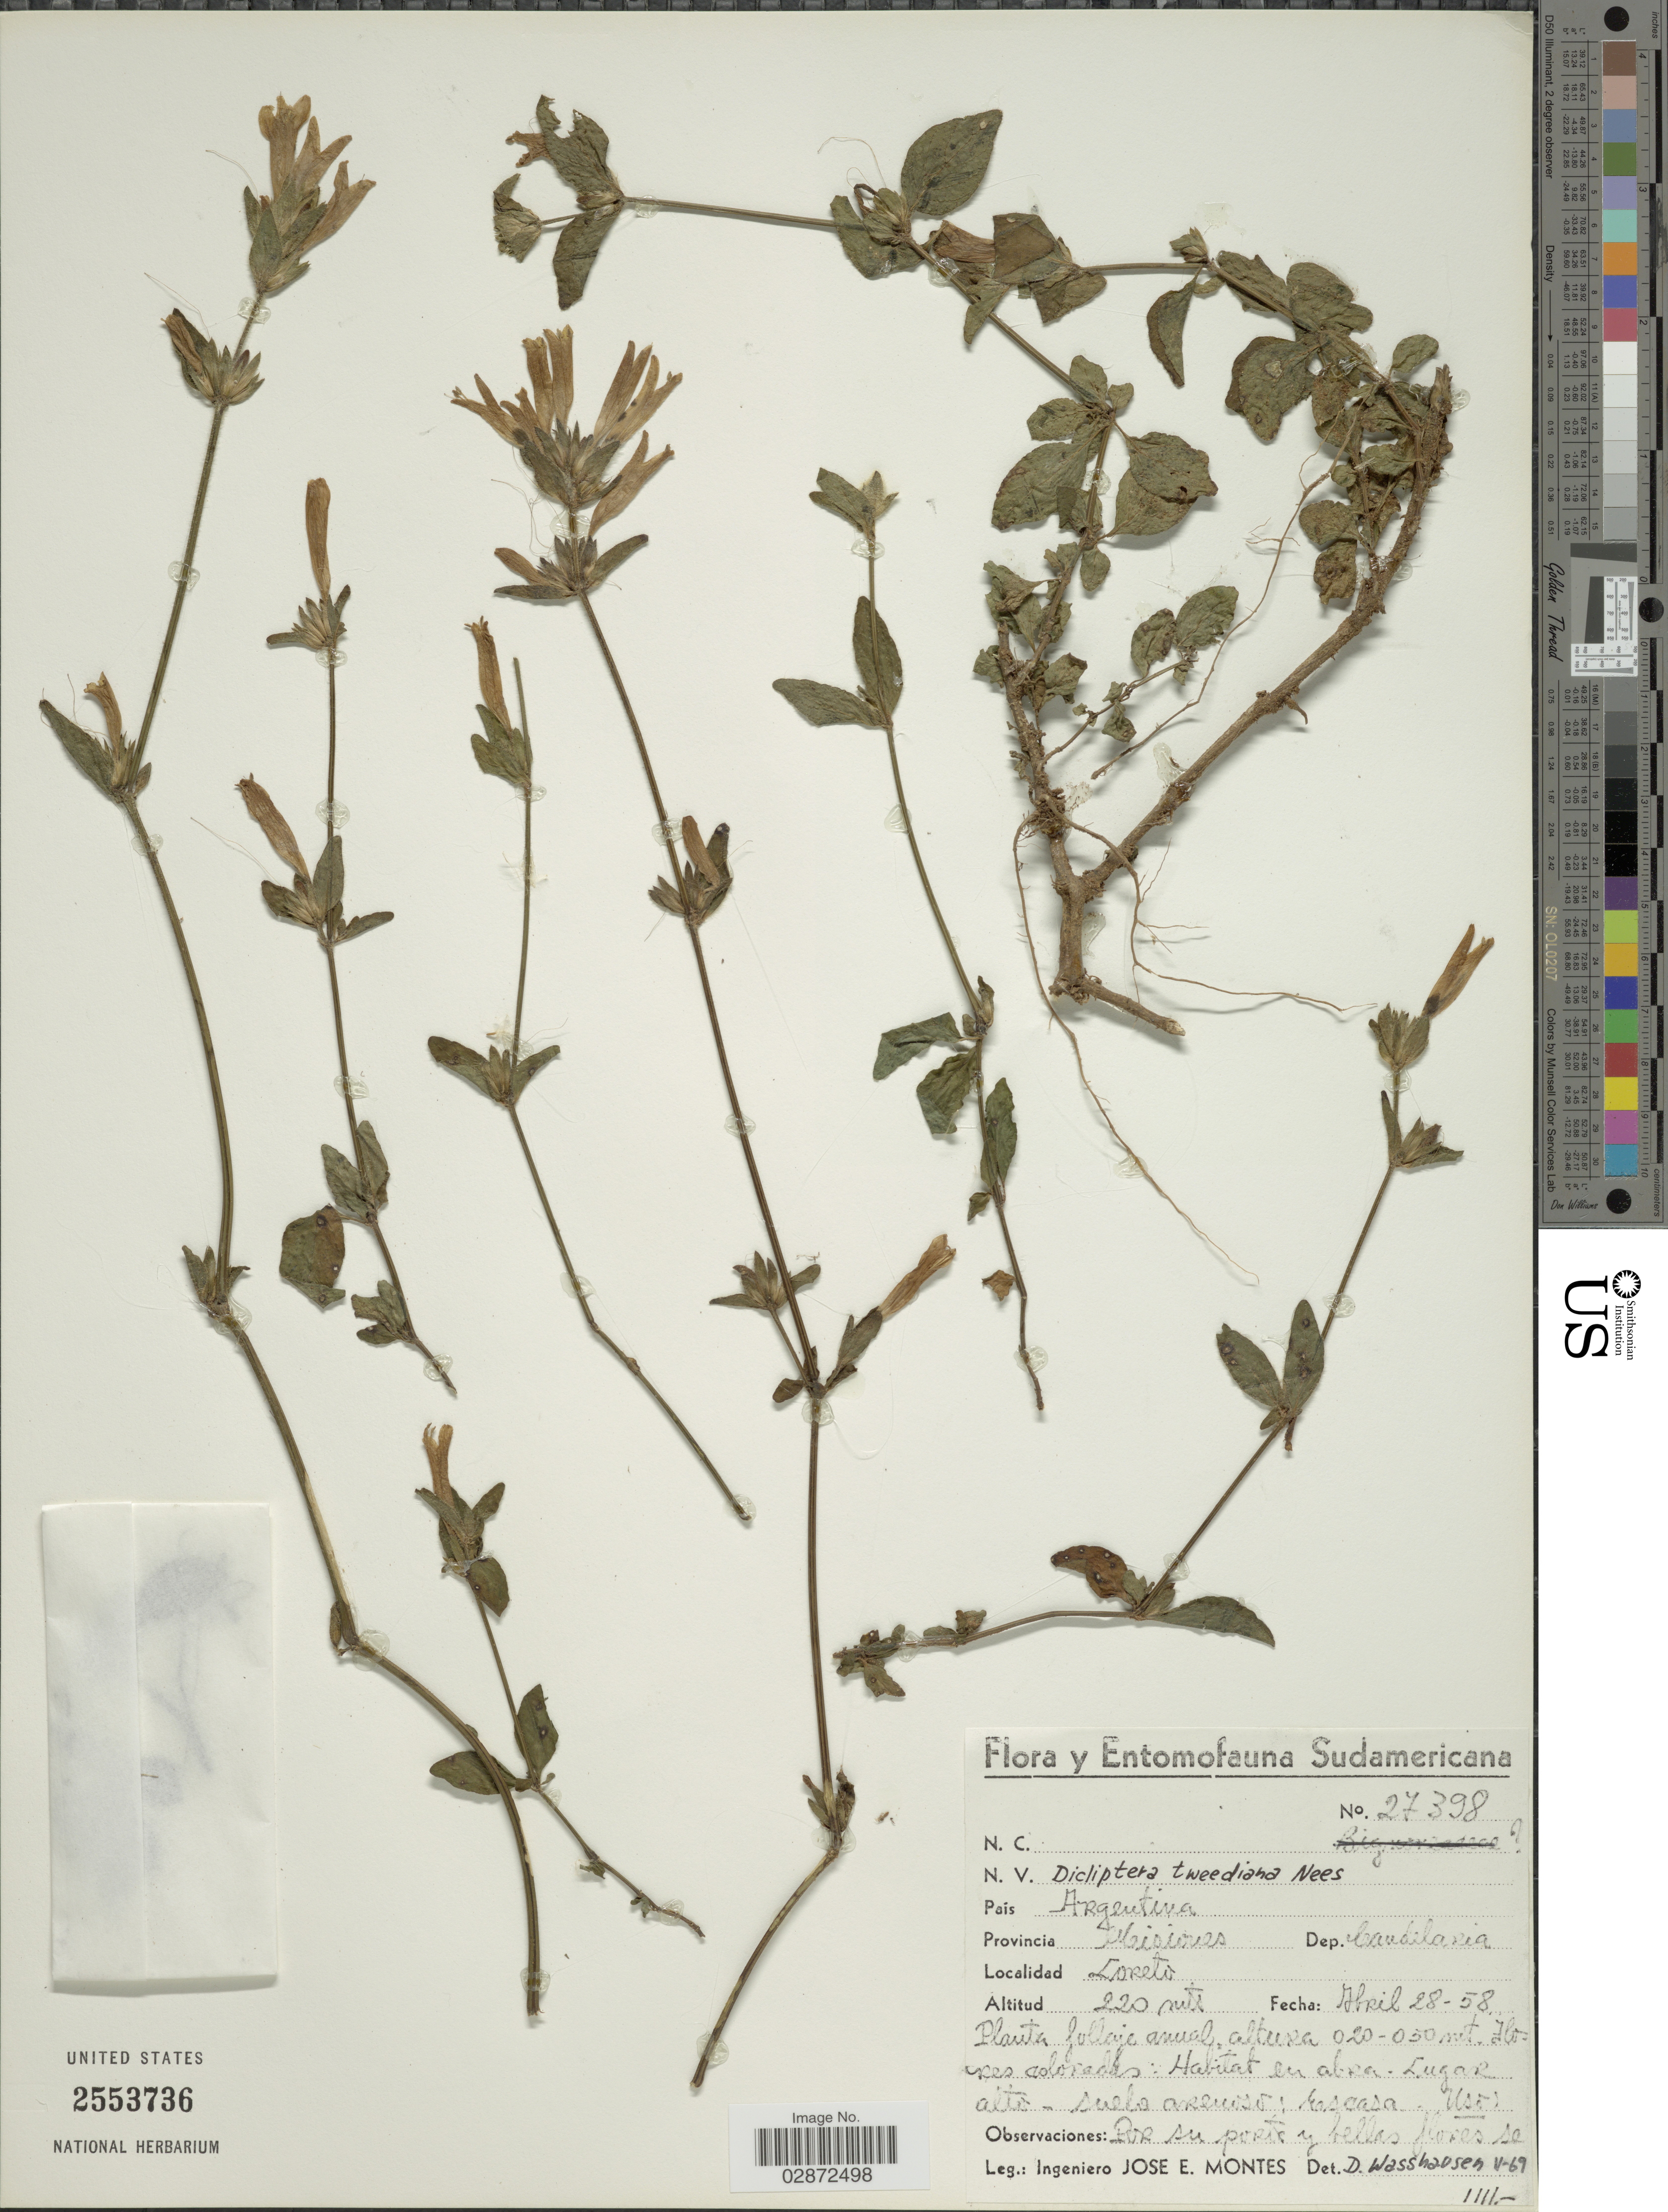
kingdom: Plantae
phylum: Tracheophyta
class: Magnoliopsida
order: Lamiales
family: Acanthaceae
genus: Dicliptera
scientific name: Dicliptera squarrosa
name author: Nees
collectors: J. E. Montes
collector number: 27398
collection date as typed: Transcribed d/m/y: 28/4/58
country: Argentina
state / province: Misiones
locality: Provincia Misiones. Dep. Candelaria. Loreto.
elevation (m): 220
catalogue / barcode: US 2553736